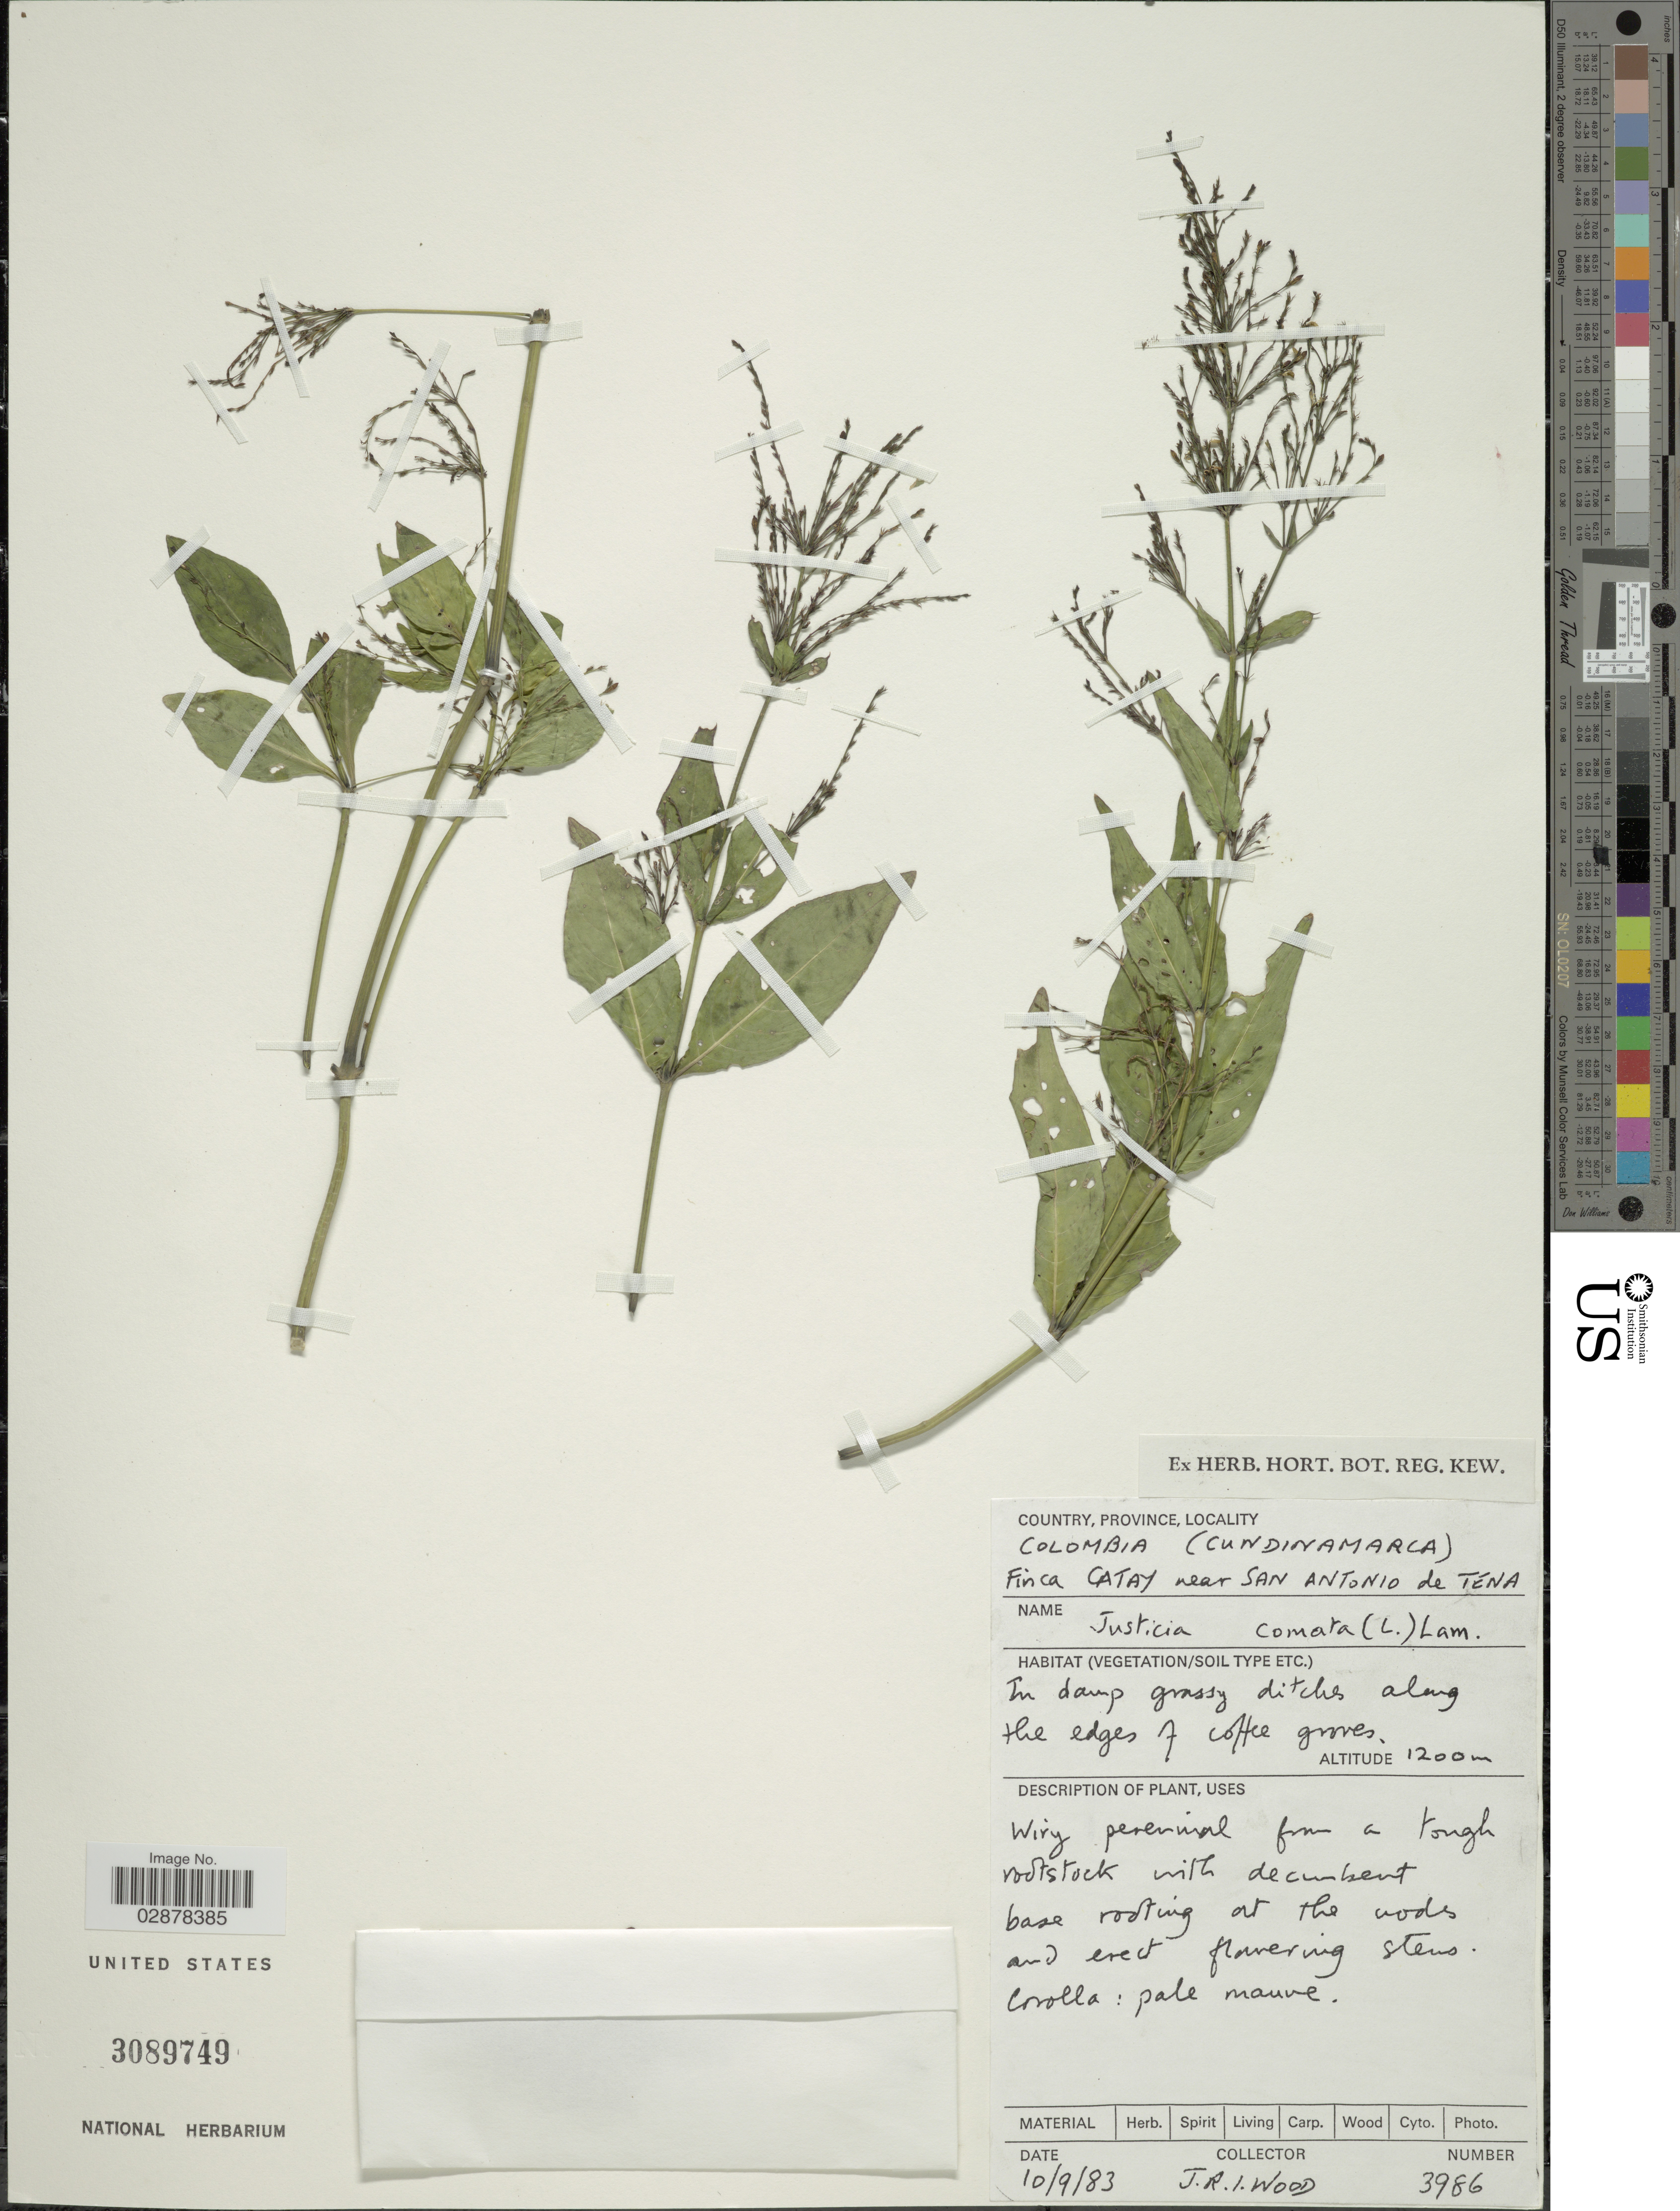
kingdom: Plantae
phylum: Tracheophyta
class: Magnoliopsida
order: Lamiales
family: Acanthaceae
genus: Justicia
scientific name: Justicia comata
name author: (L.) Lam.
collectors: J. R. I. Wood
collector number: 3986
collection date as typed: Transcribed d/m/y: 10/9/83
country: Colombia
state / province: Cundinamarca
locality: Finca catay near San Antonio de Tena.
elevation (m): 1200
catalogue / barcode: US 3089749